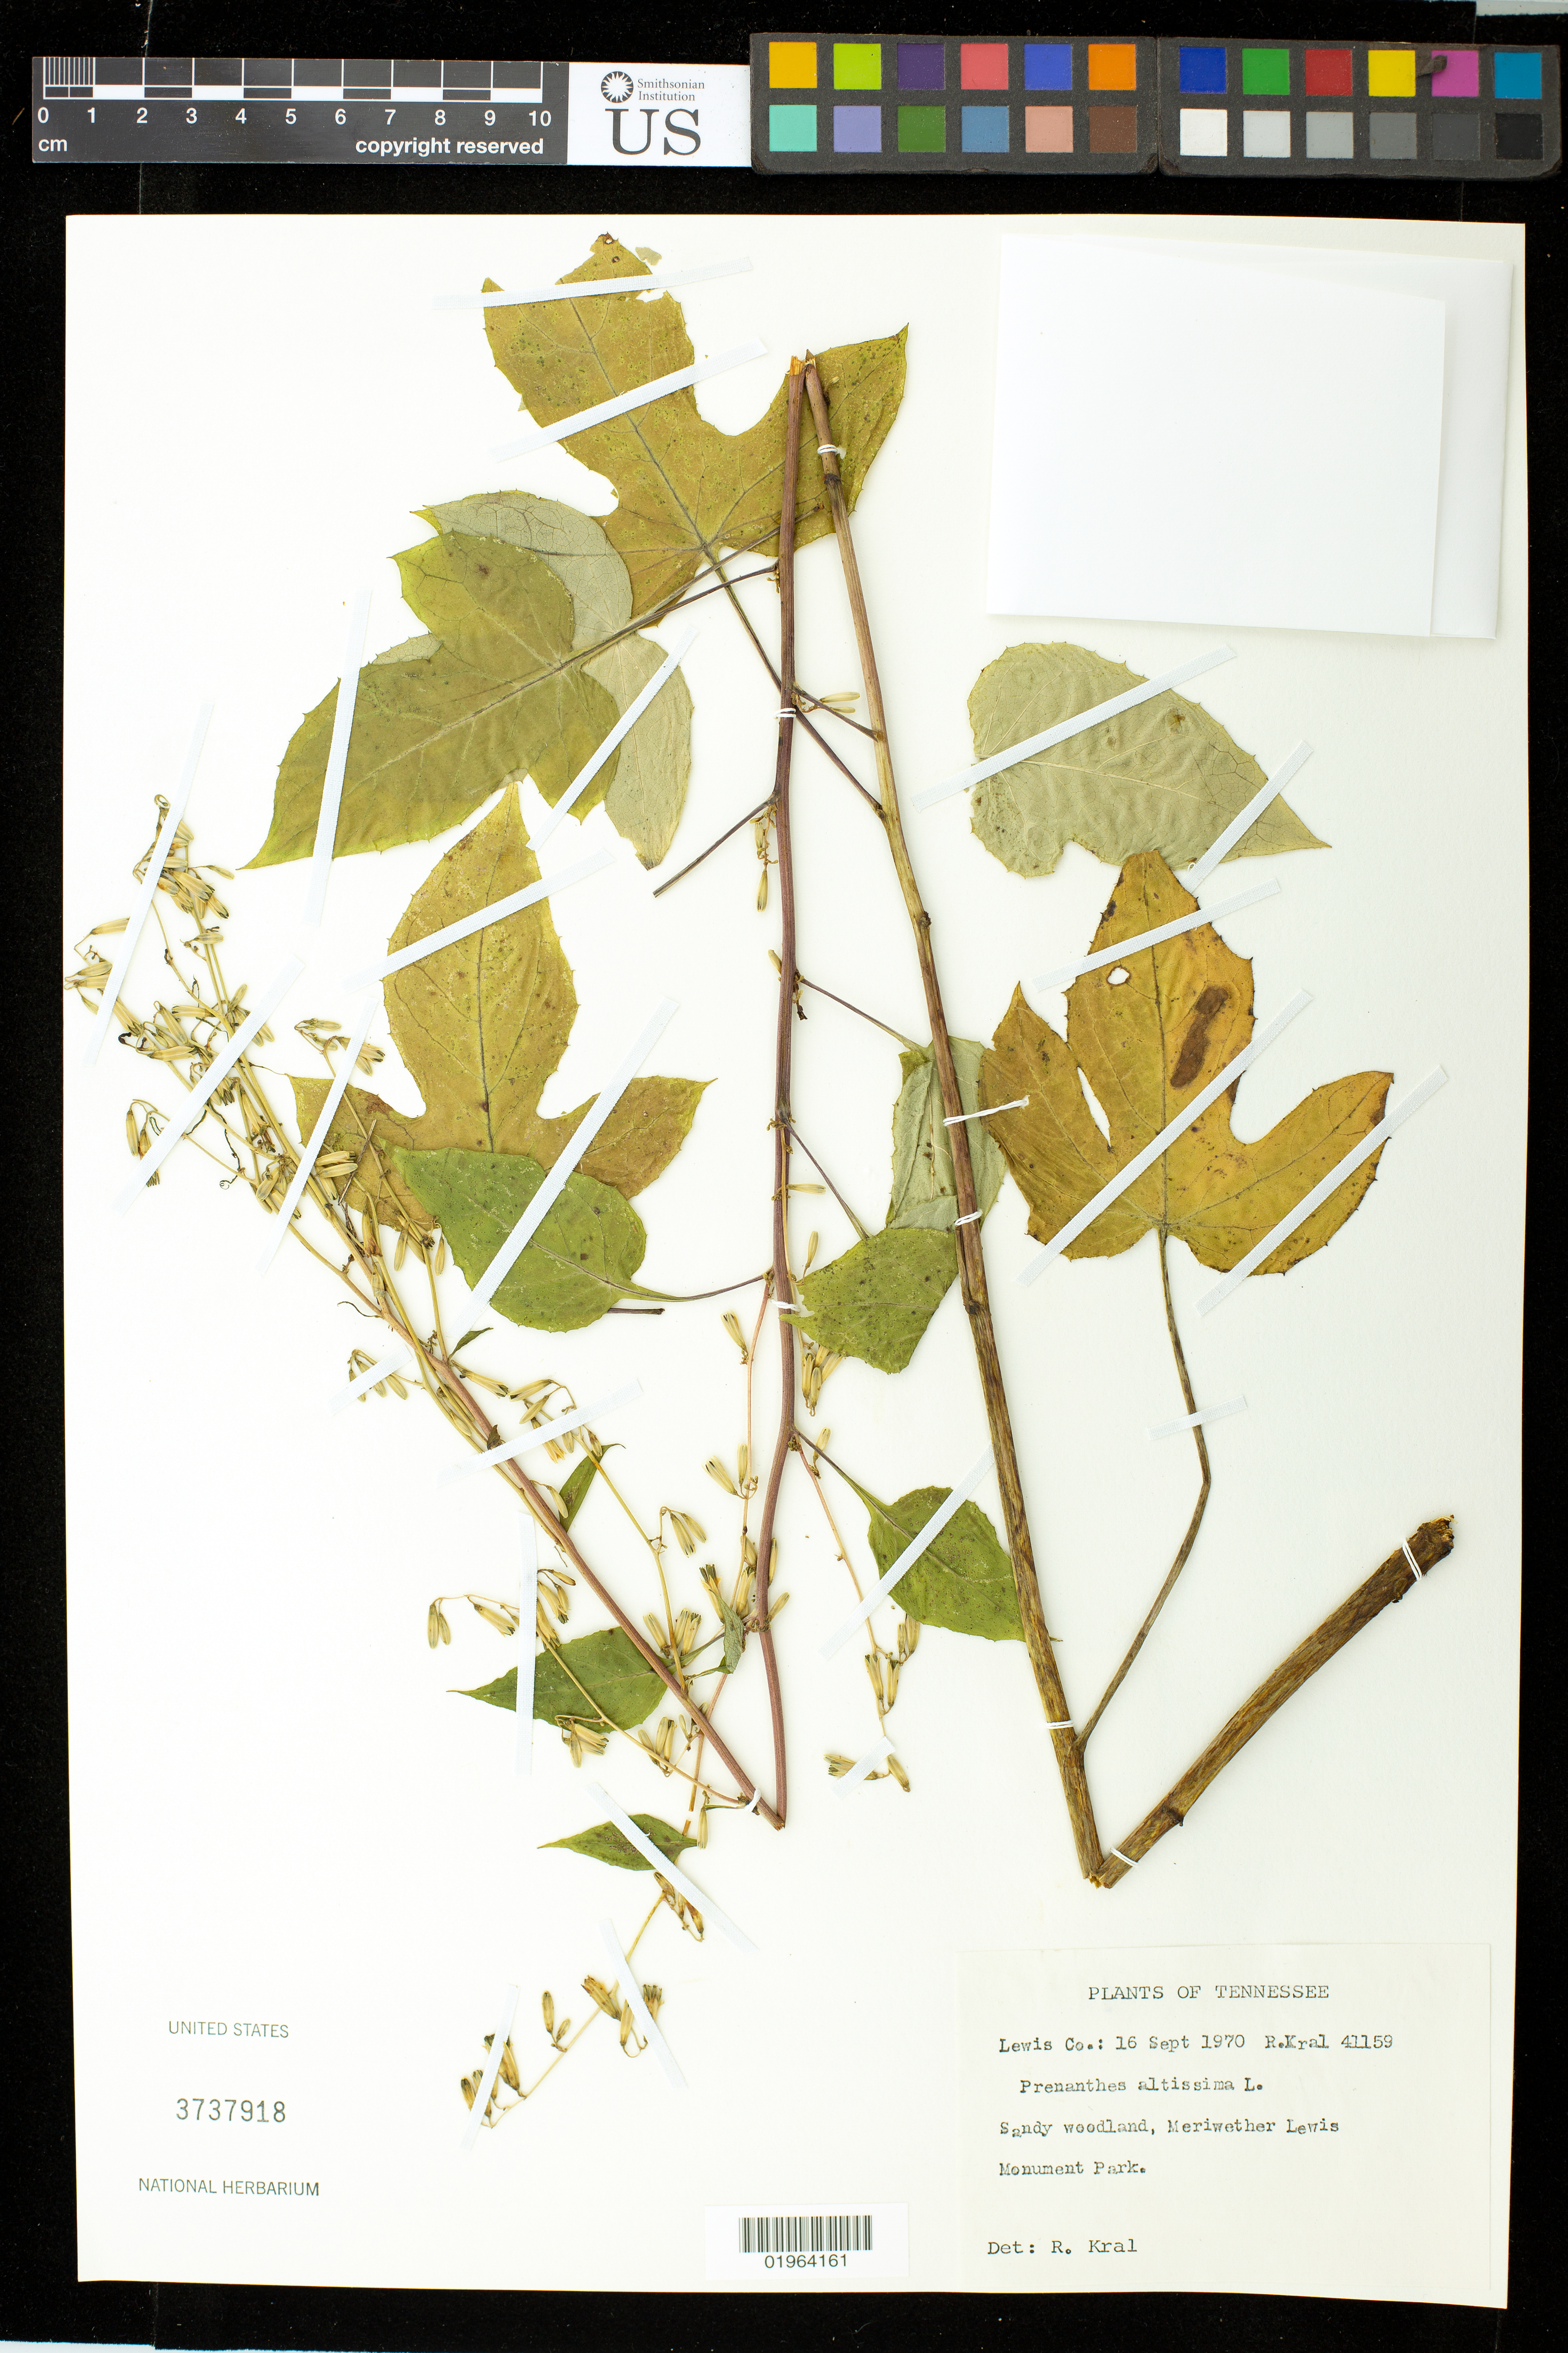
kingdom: Plantae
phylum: Tracheophyta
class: Magnoliopsida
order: Asterales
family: Asteraceae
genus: Nabalus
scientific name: Nabalus altissimus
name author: (L.) Hook.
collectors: R. Kral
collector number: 41159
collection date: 1970-09-16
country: United States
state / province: Tennessee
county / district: Lewis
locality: Meriwether Lewis Monument Park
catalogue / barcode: US 3737918